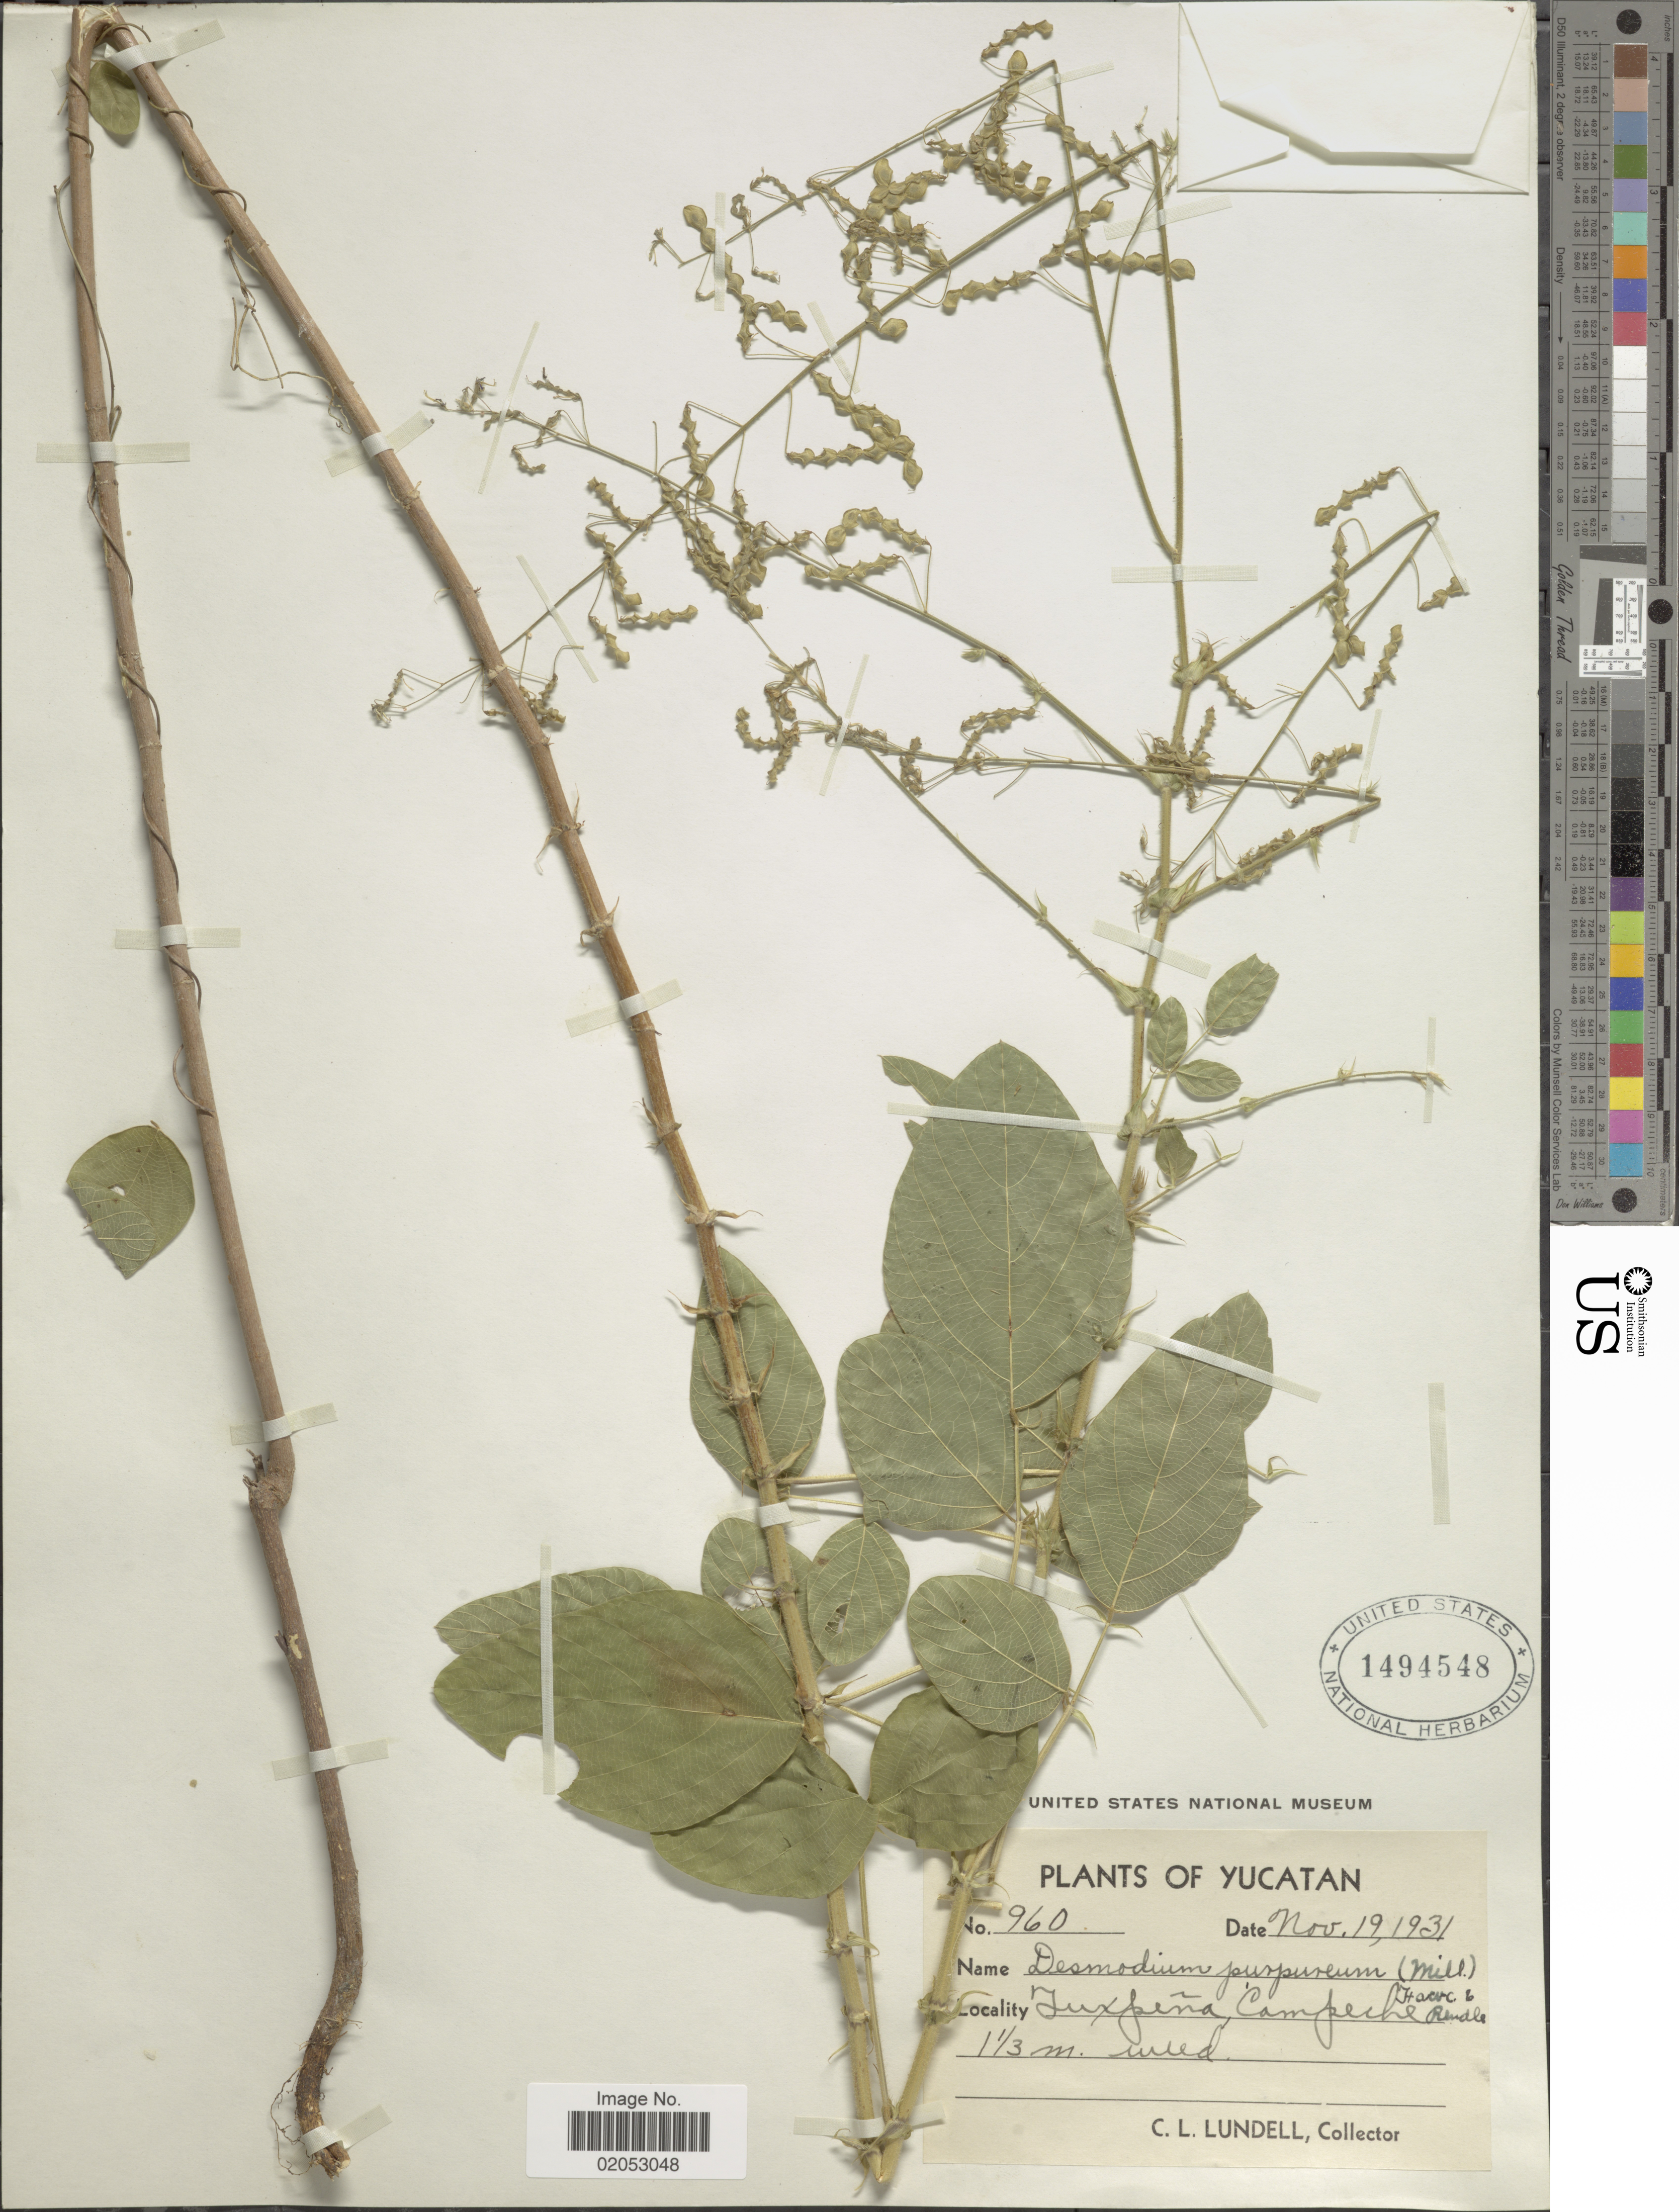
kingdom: Plantae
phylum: Tracheophyta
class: Magnoliopsida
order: Fabales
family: Fabaceae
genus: Desmodium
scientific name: Desmodium tortuosum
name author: (Sw.) DC.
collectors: C. L. Lundell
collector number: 960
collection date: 1931-11-19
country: Mexico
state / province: Yucatán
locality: Tuxpeña, Campeche Rendle,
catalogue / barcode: US 1494548